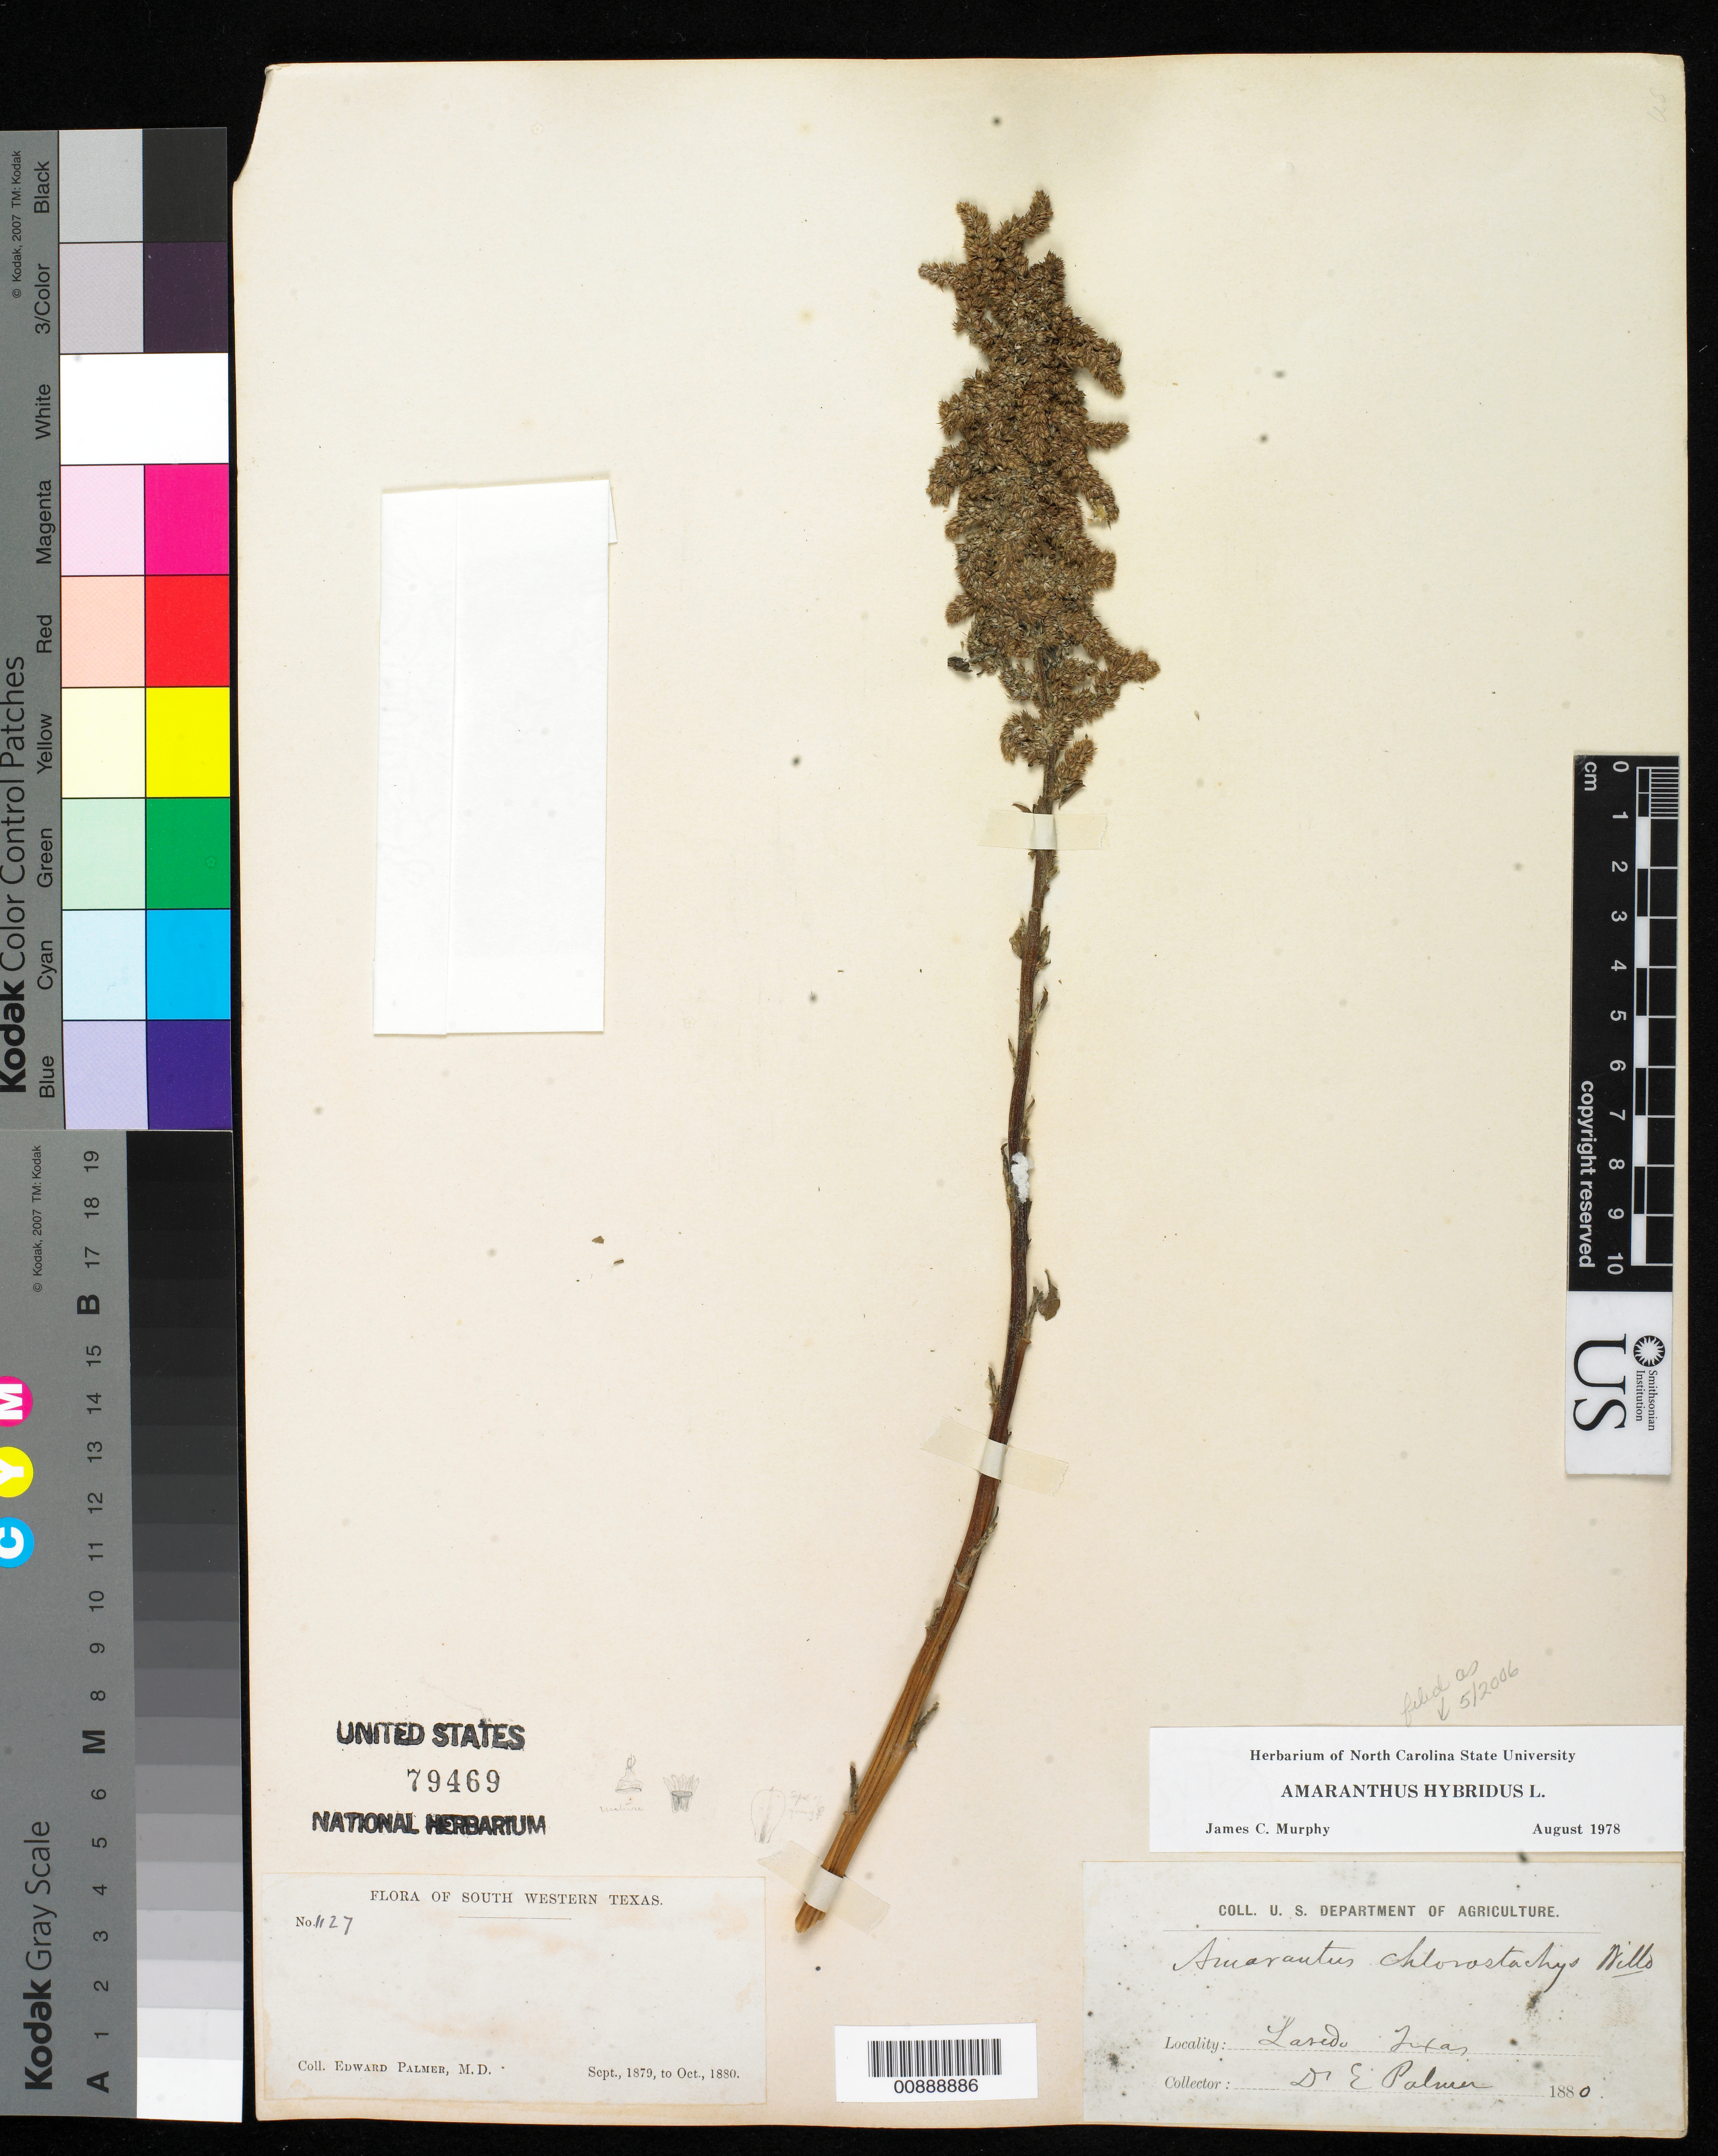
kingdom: Plantae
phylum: Tracheophyta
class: Magnoliopsida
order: Caryophyllales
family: Amaranthaceae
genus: Amaranthus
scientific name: Amaranthus hybridus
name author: L.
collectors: E. Palmer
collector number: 1127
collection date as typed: Sep 1879 to -- Oct 1880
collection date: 1879-09/1880-10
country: United States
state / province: Texas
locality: Laredo, Texas.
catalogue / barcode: US 79469